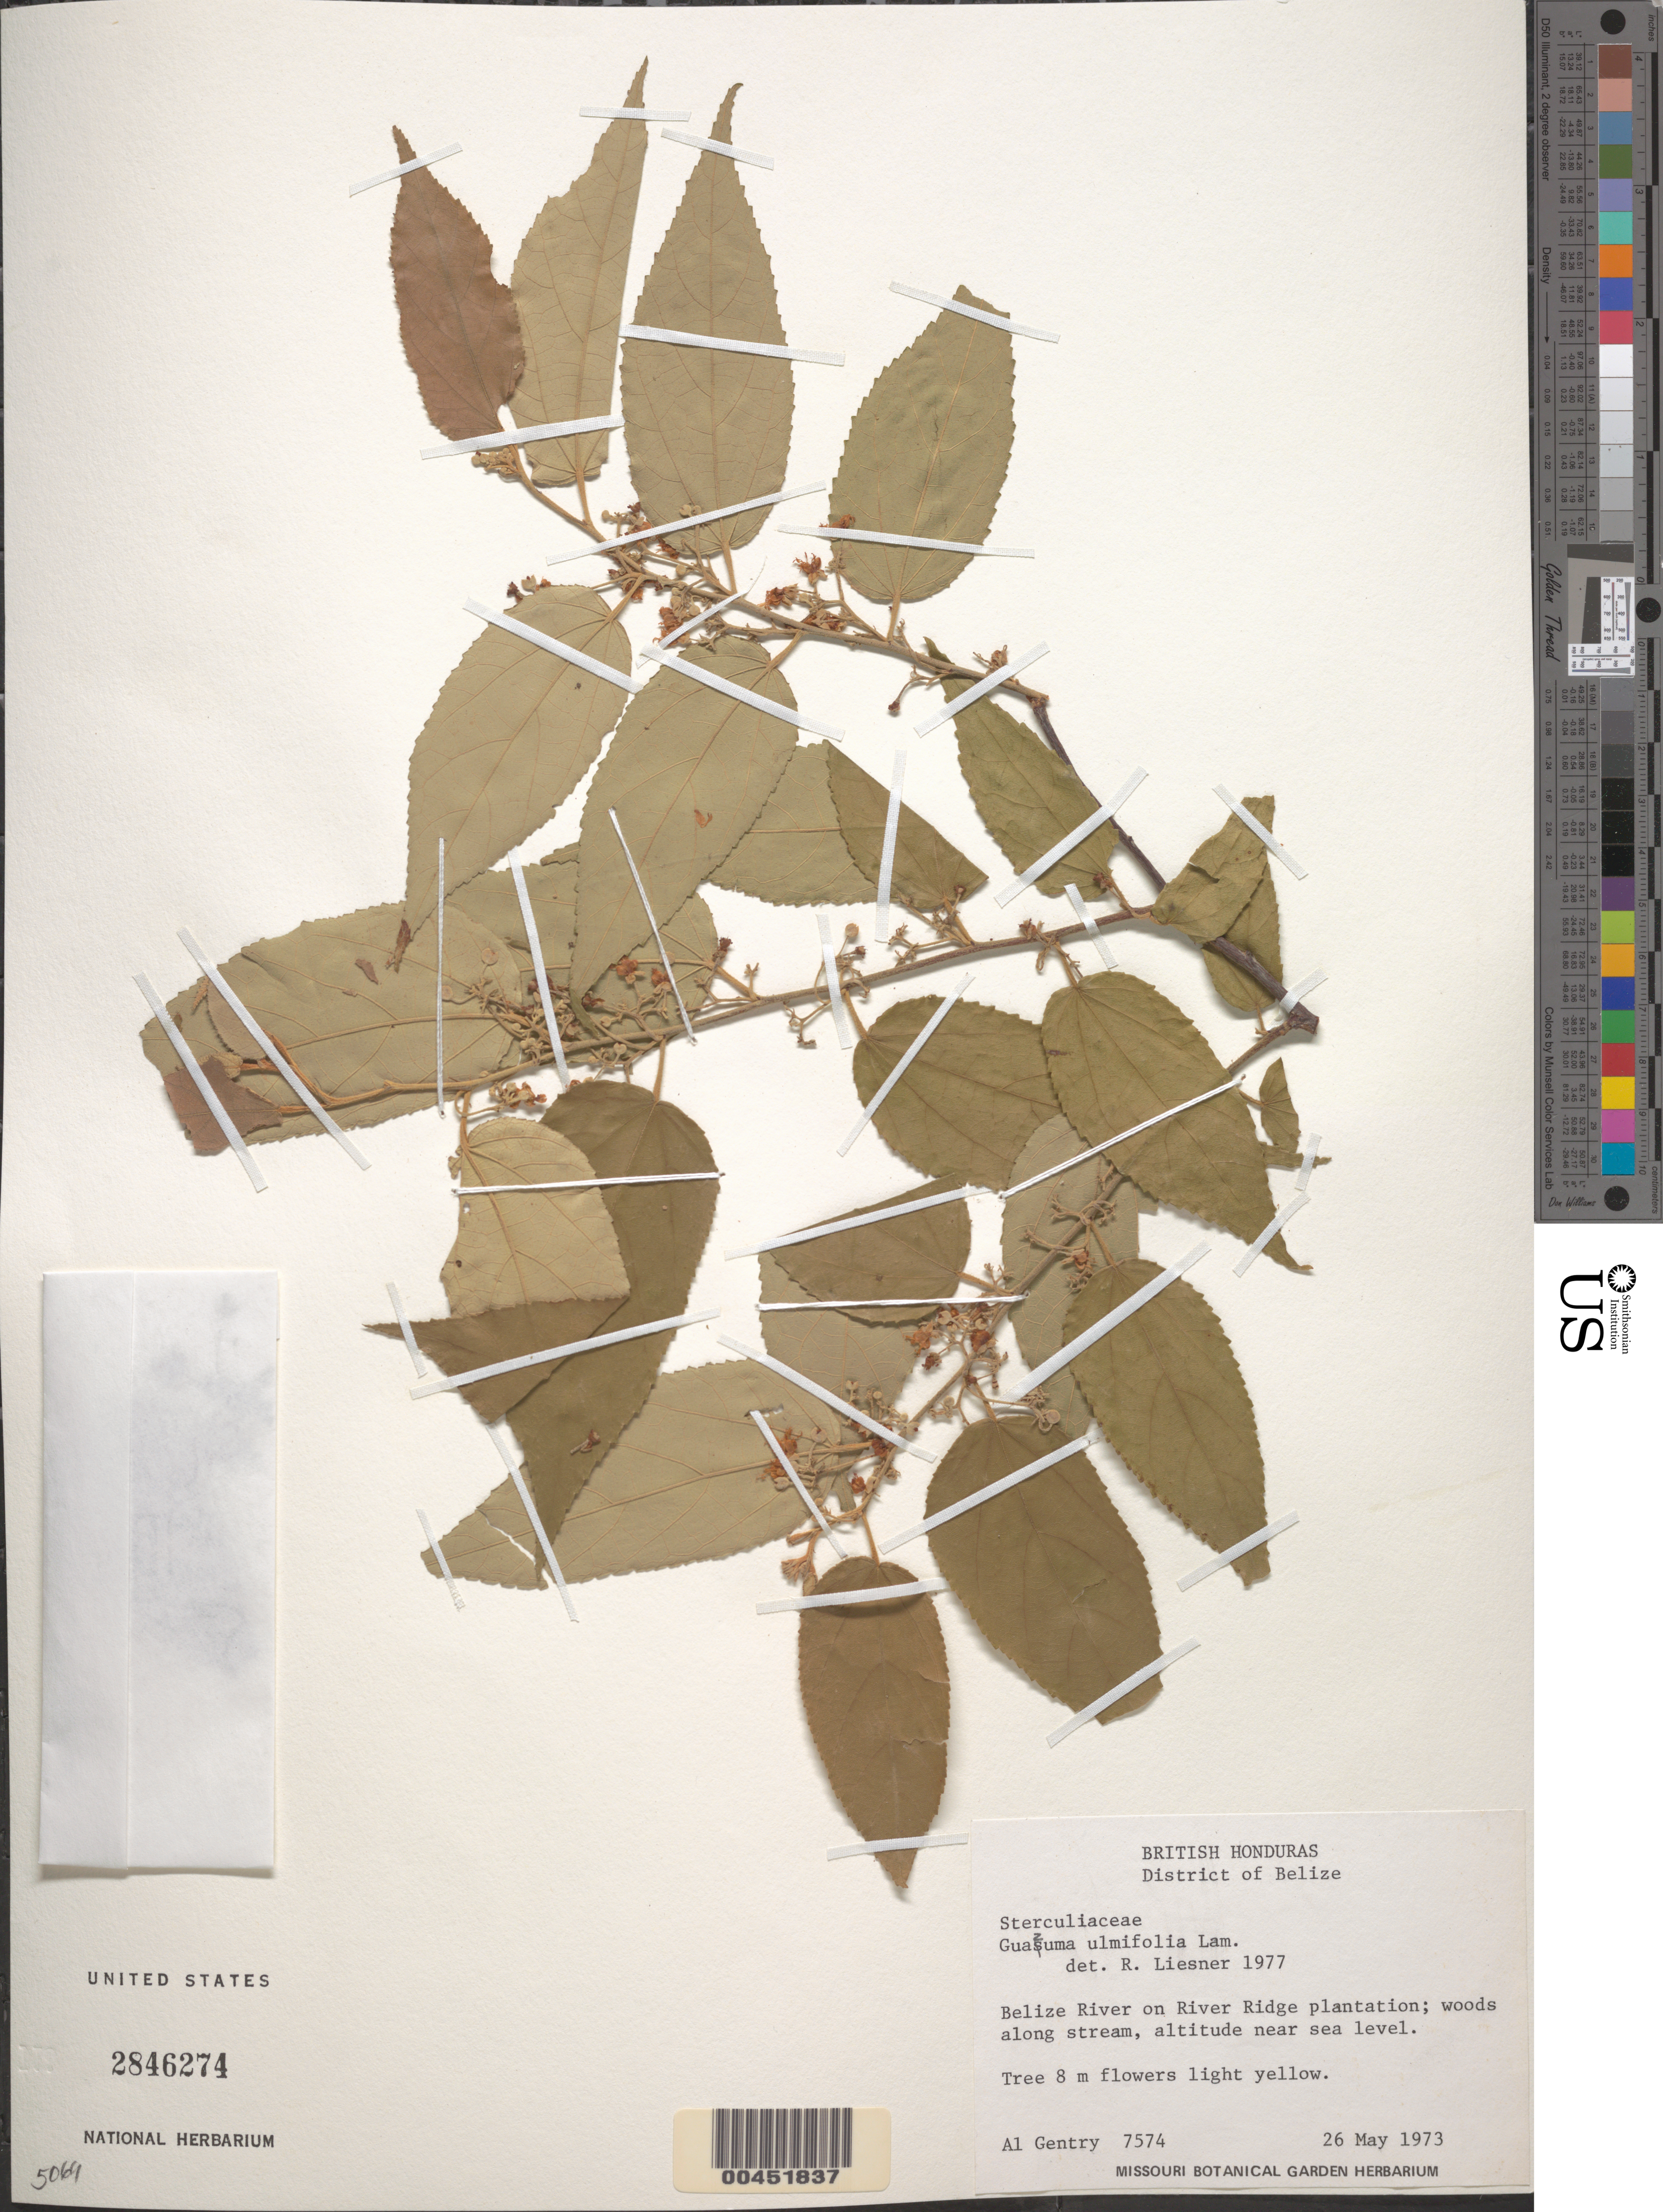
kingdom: Plantae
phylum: Tracheophyta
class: Magnoliopsida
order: Malvales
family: Malvaceae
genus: Guazuma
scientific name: Guazuma ulmifolia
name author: Lam.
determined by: Liesner, R. L.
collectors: A. H. Gentry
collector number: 7574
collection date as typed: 26 May 1973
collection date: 1973-05-26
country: Belize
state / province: Belize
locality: Belize River on River Ridge Plantation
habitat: woods along stream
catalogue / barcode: US 2846274